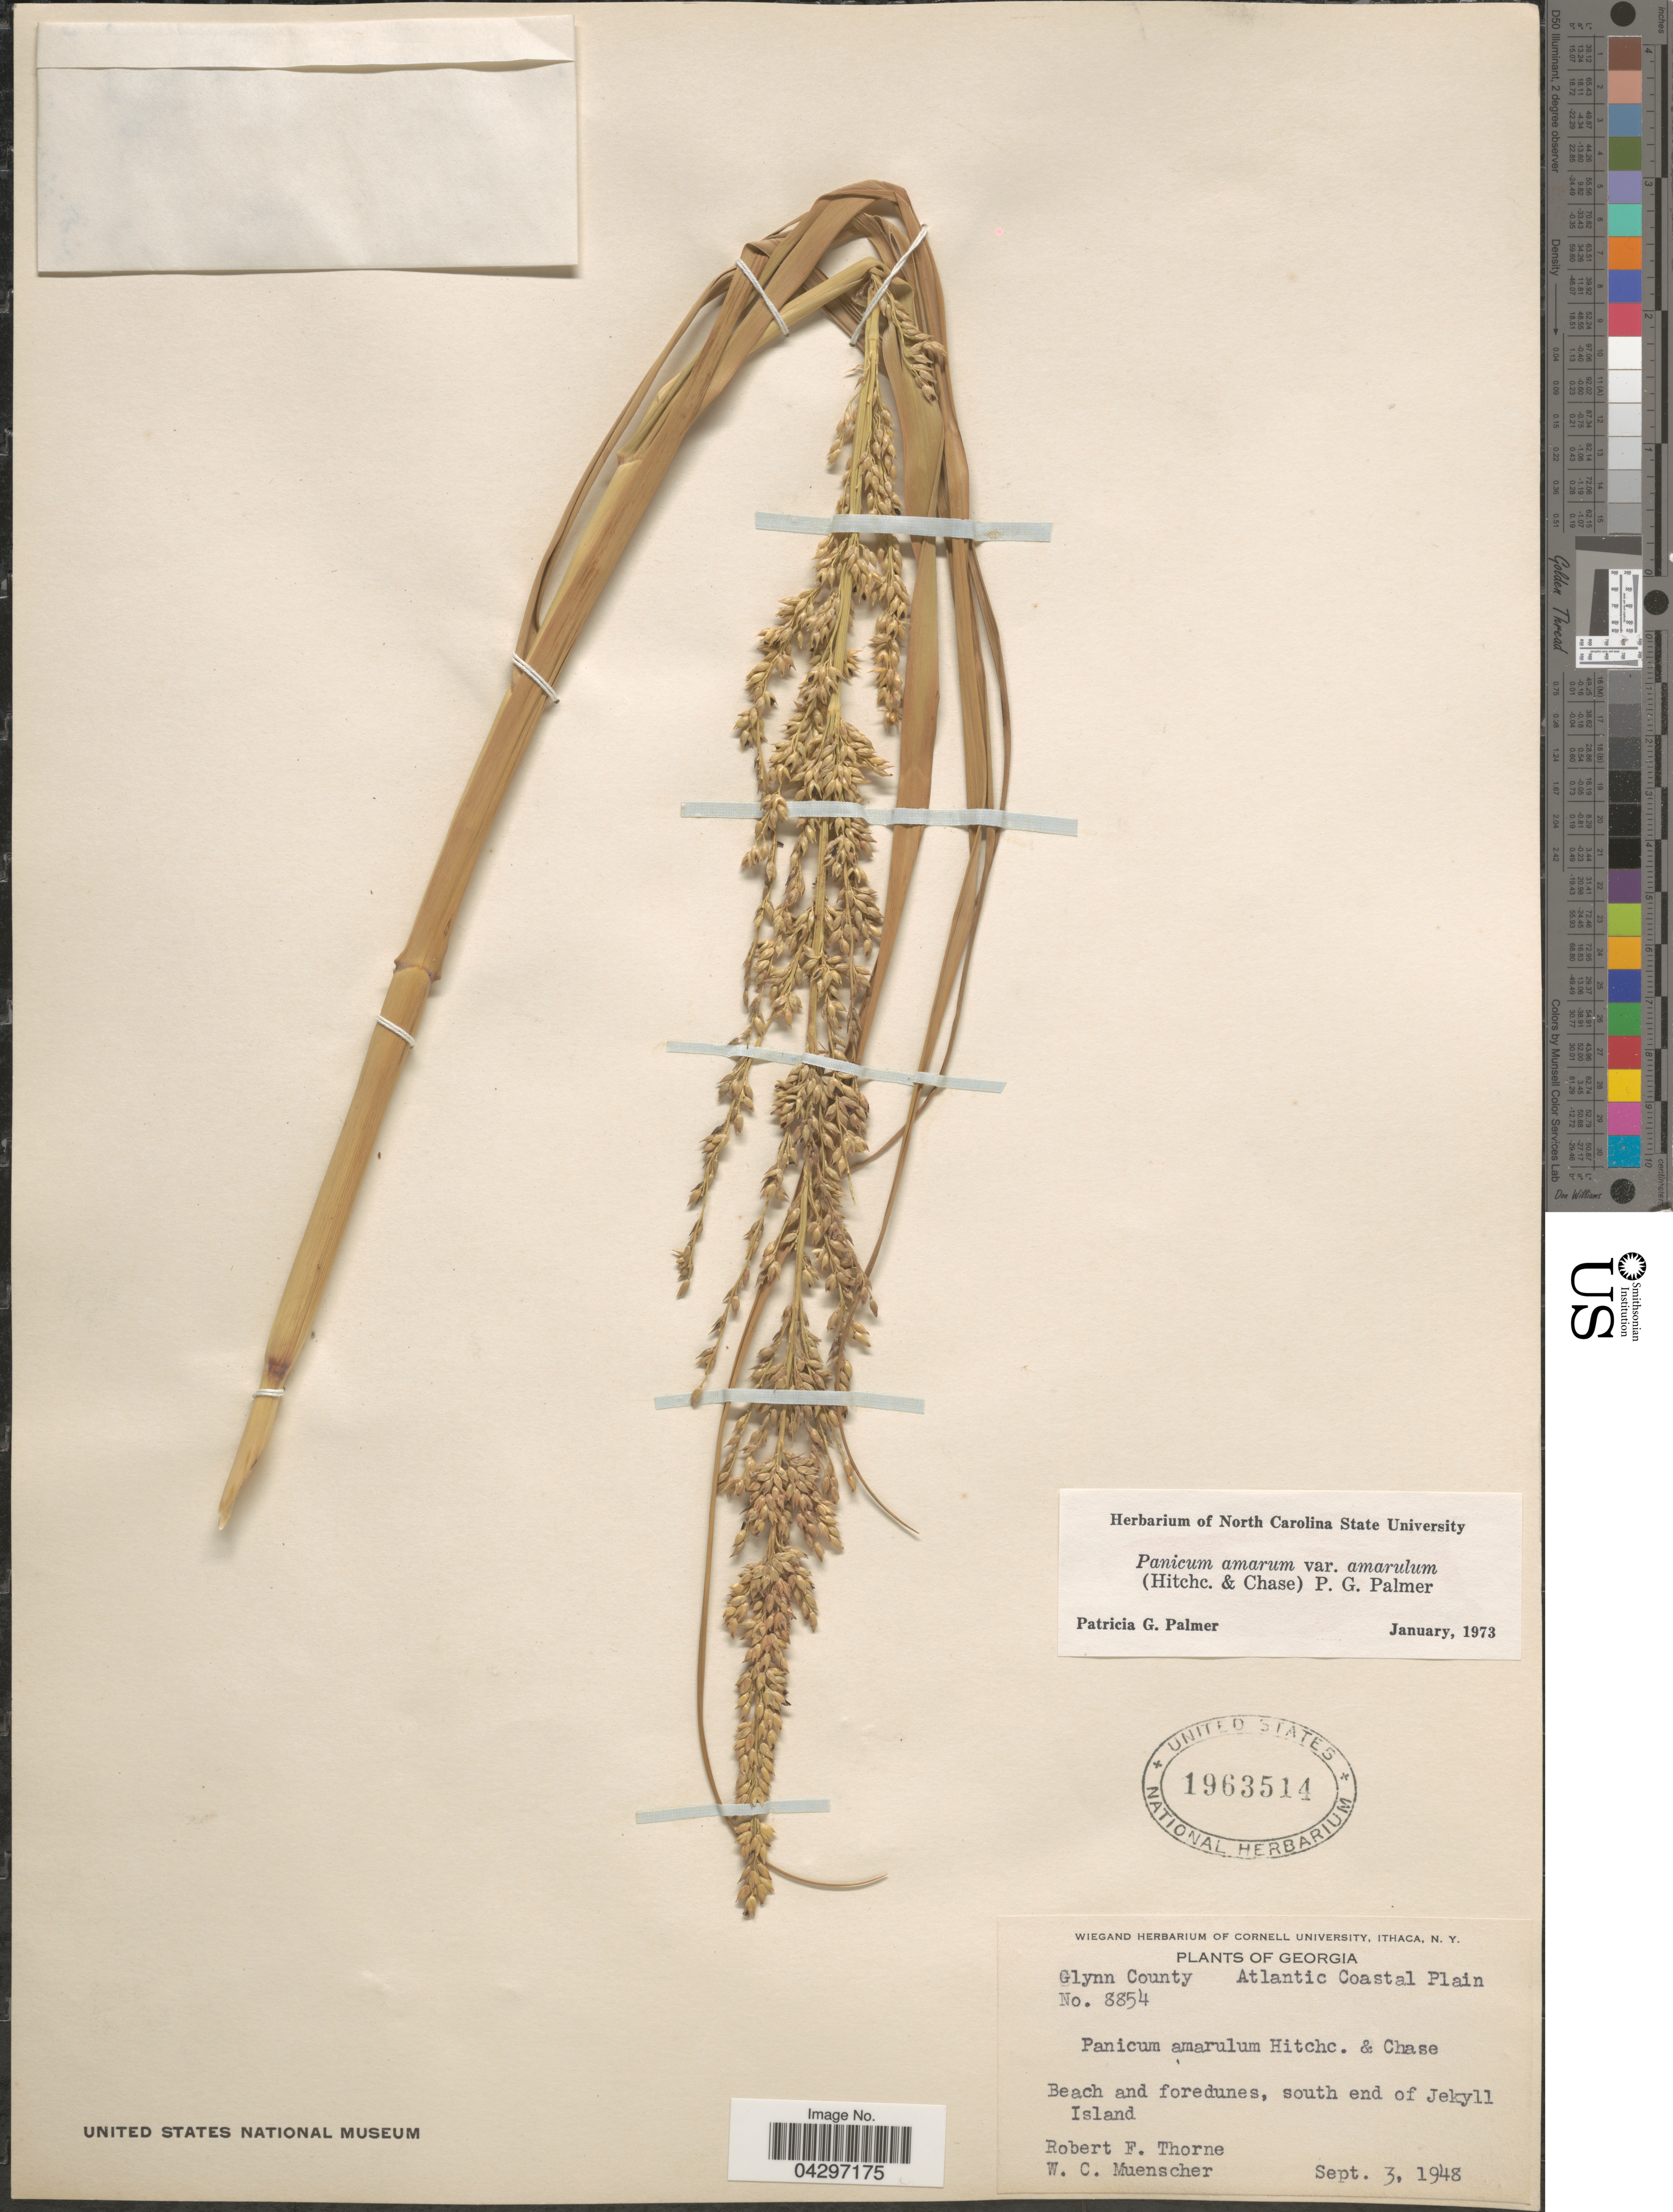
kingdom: Plantae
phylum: Tracheophyta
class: Liliopsida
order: Poales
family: Poaceae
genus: Panicum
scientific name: Panicum amarum var. amarulum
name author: (Hitchc. & Chase) Freckmann & Lelong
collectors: R. F. Thorne & W. Muenscher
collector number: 8854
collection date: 1948-09-03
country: United States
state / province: Georgia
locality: Glynn County. Atlantic Coastal Plain. Beach and foredunes, south end of Jekyll Island.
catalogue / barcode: US 1963514